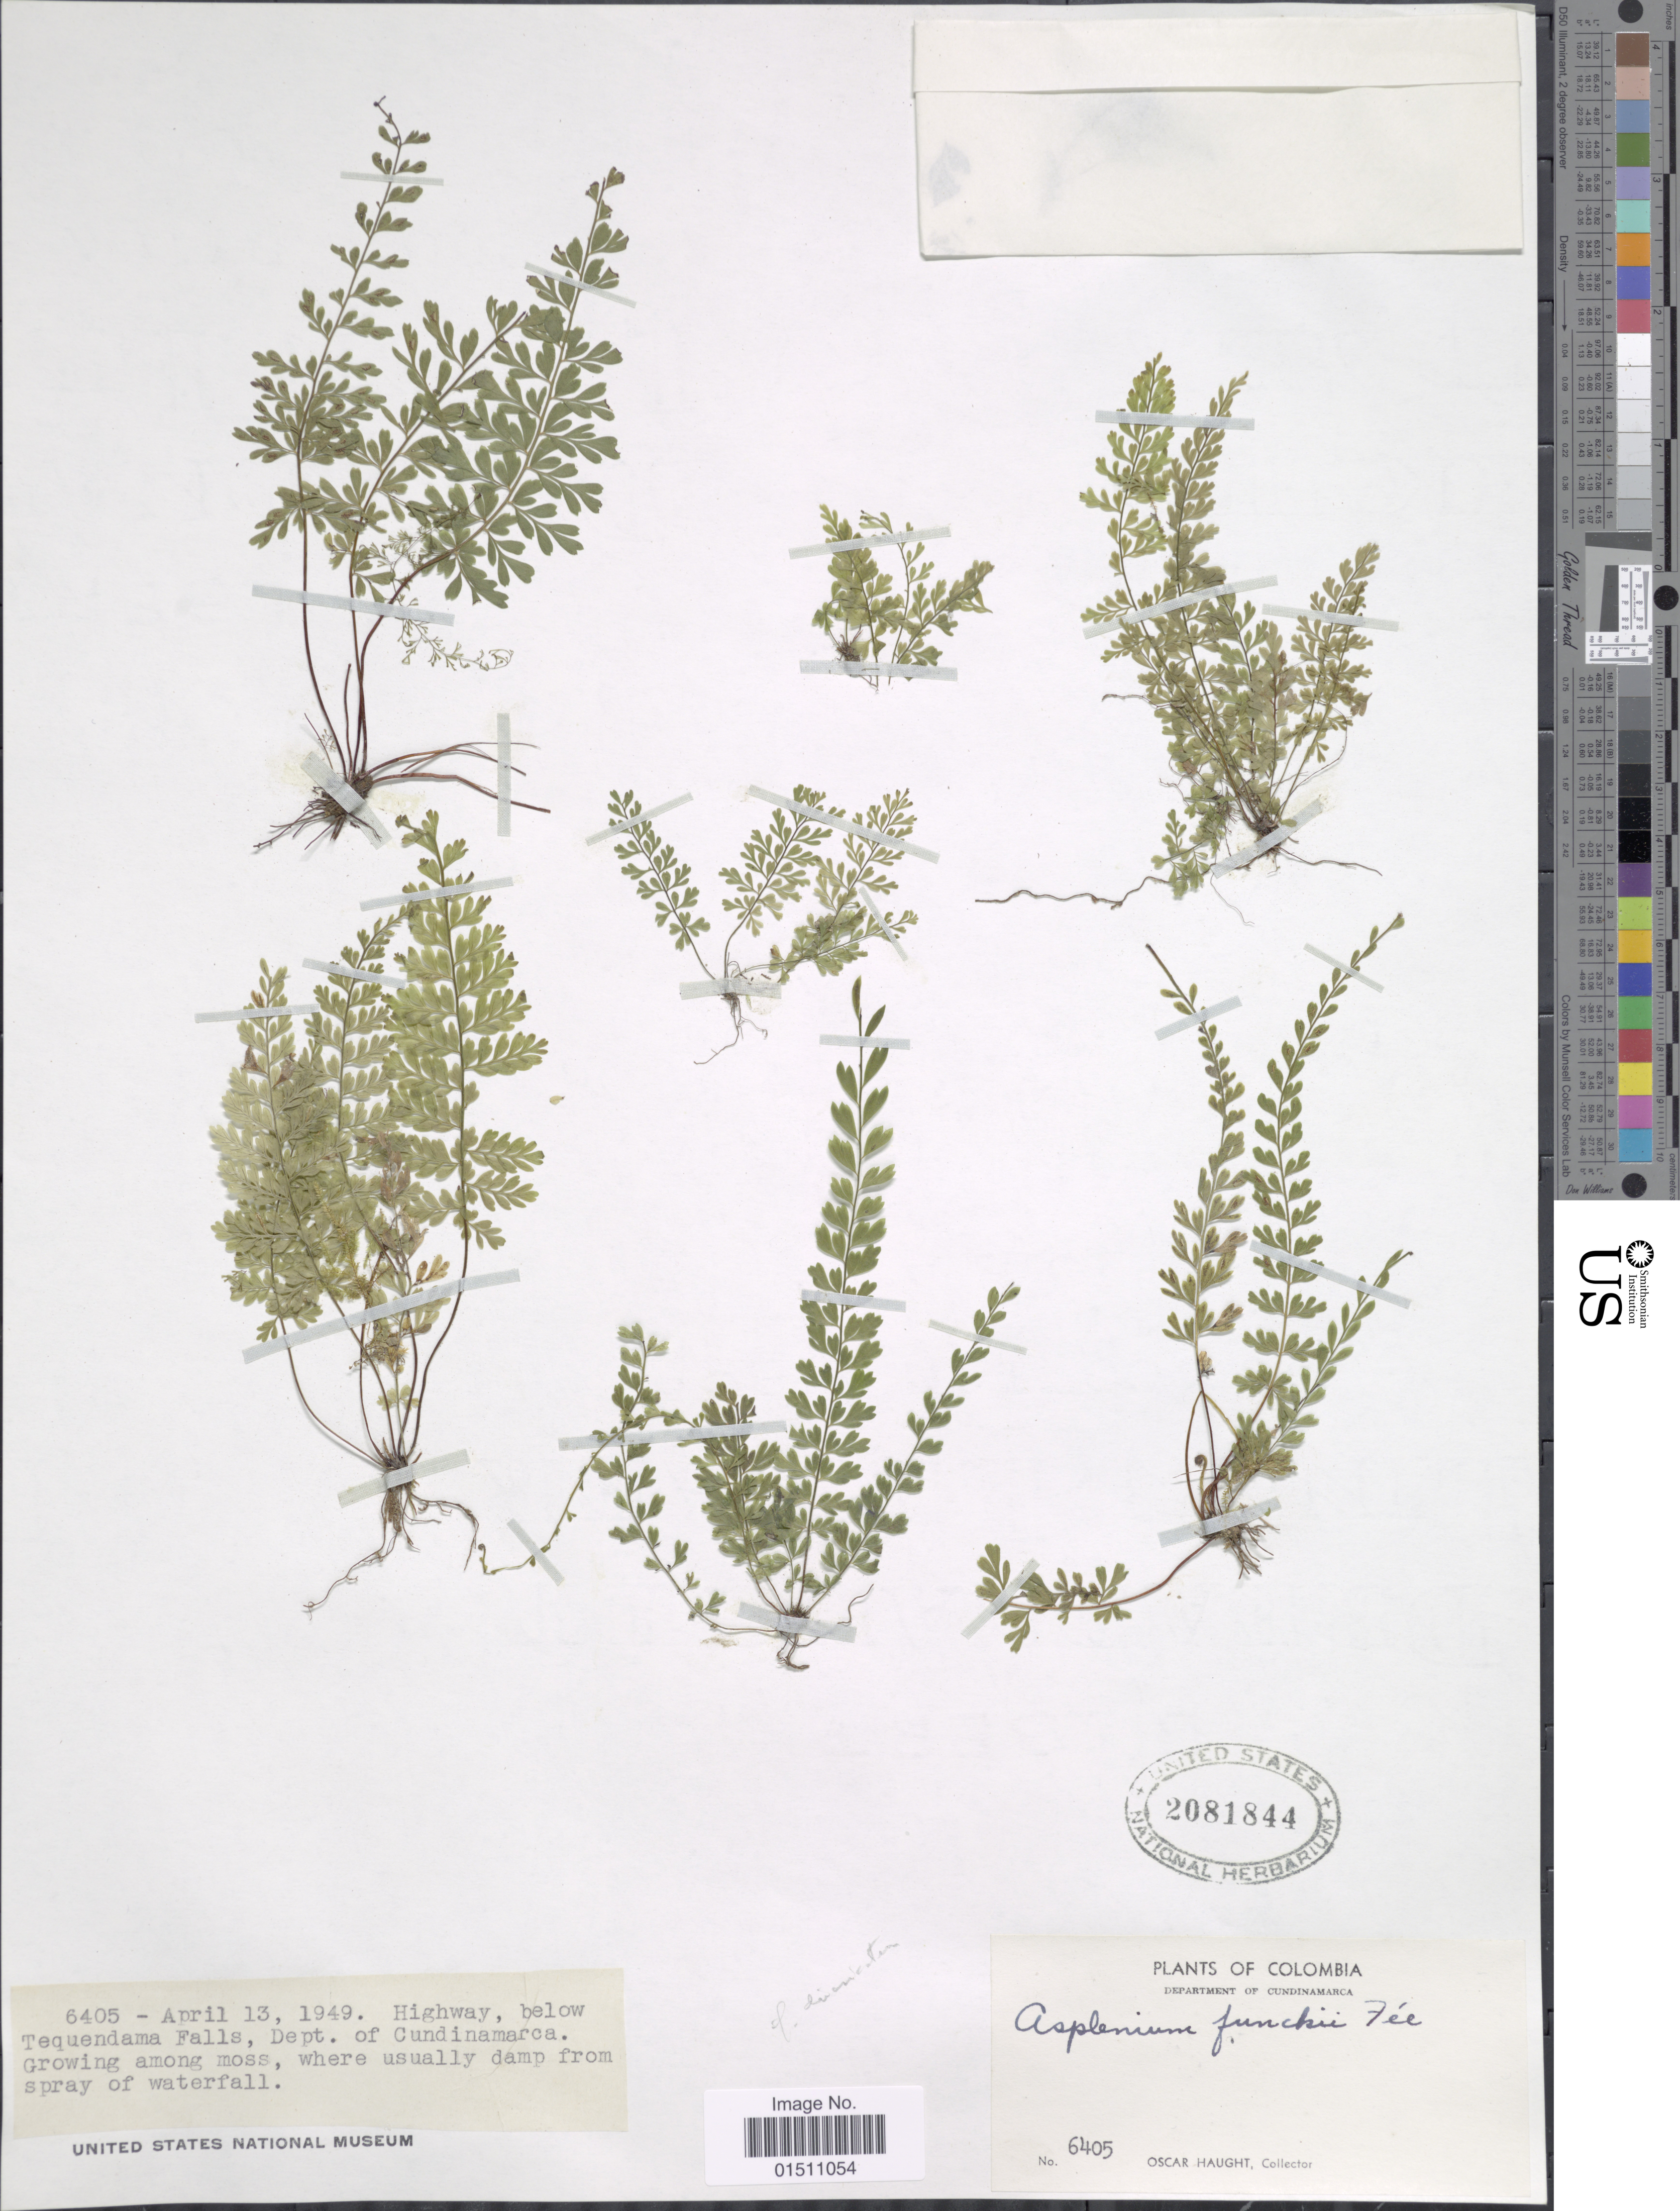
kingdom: Plantae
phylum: Tracheophyta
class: Polypodiopsida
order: Polypodiales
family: Aspleniaceae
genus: Asplenium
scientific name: Asplenium funckii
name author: Fée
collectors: O. L. Haught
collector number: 6405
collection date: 1949-04-13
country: Colombia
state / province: Cundinamarca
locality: Colombia, Department of Cundinamarca, Highway, below Tequendama Falls.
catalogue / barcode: US 2081844